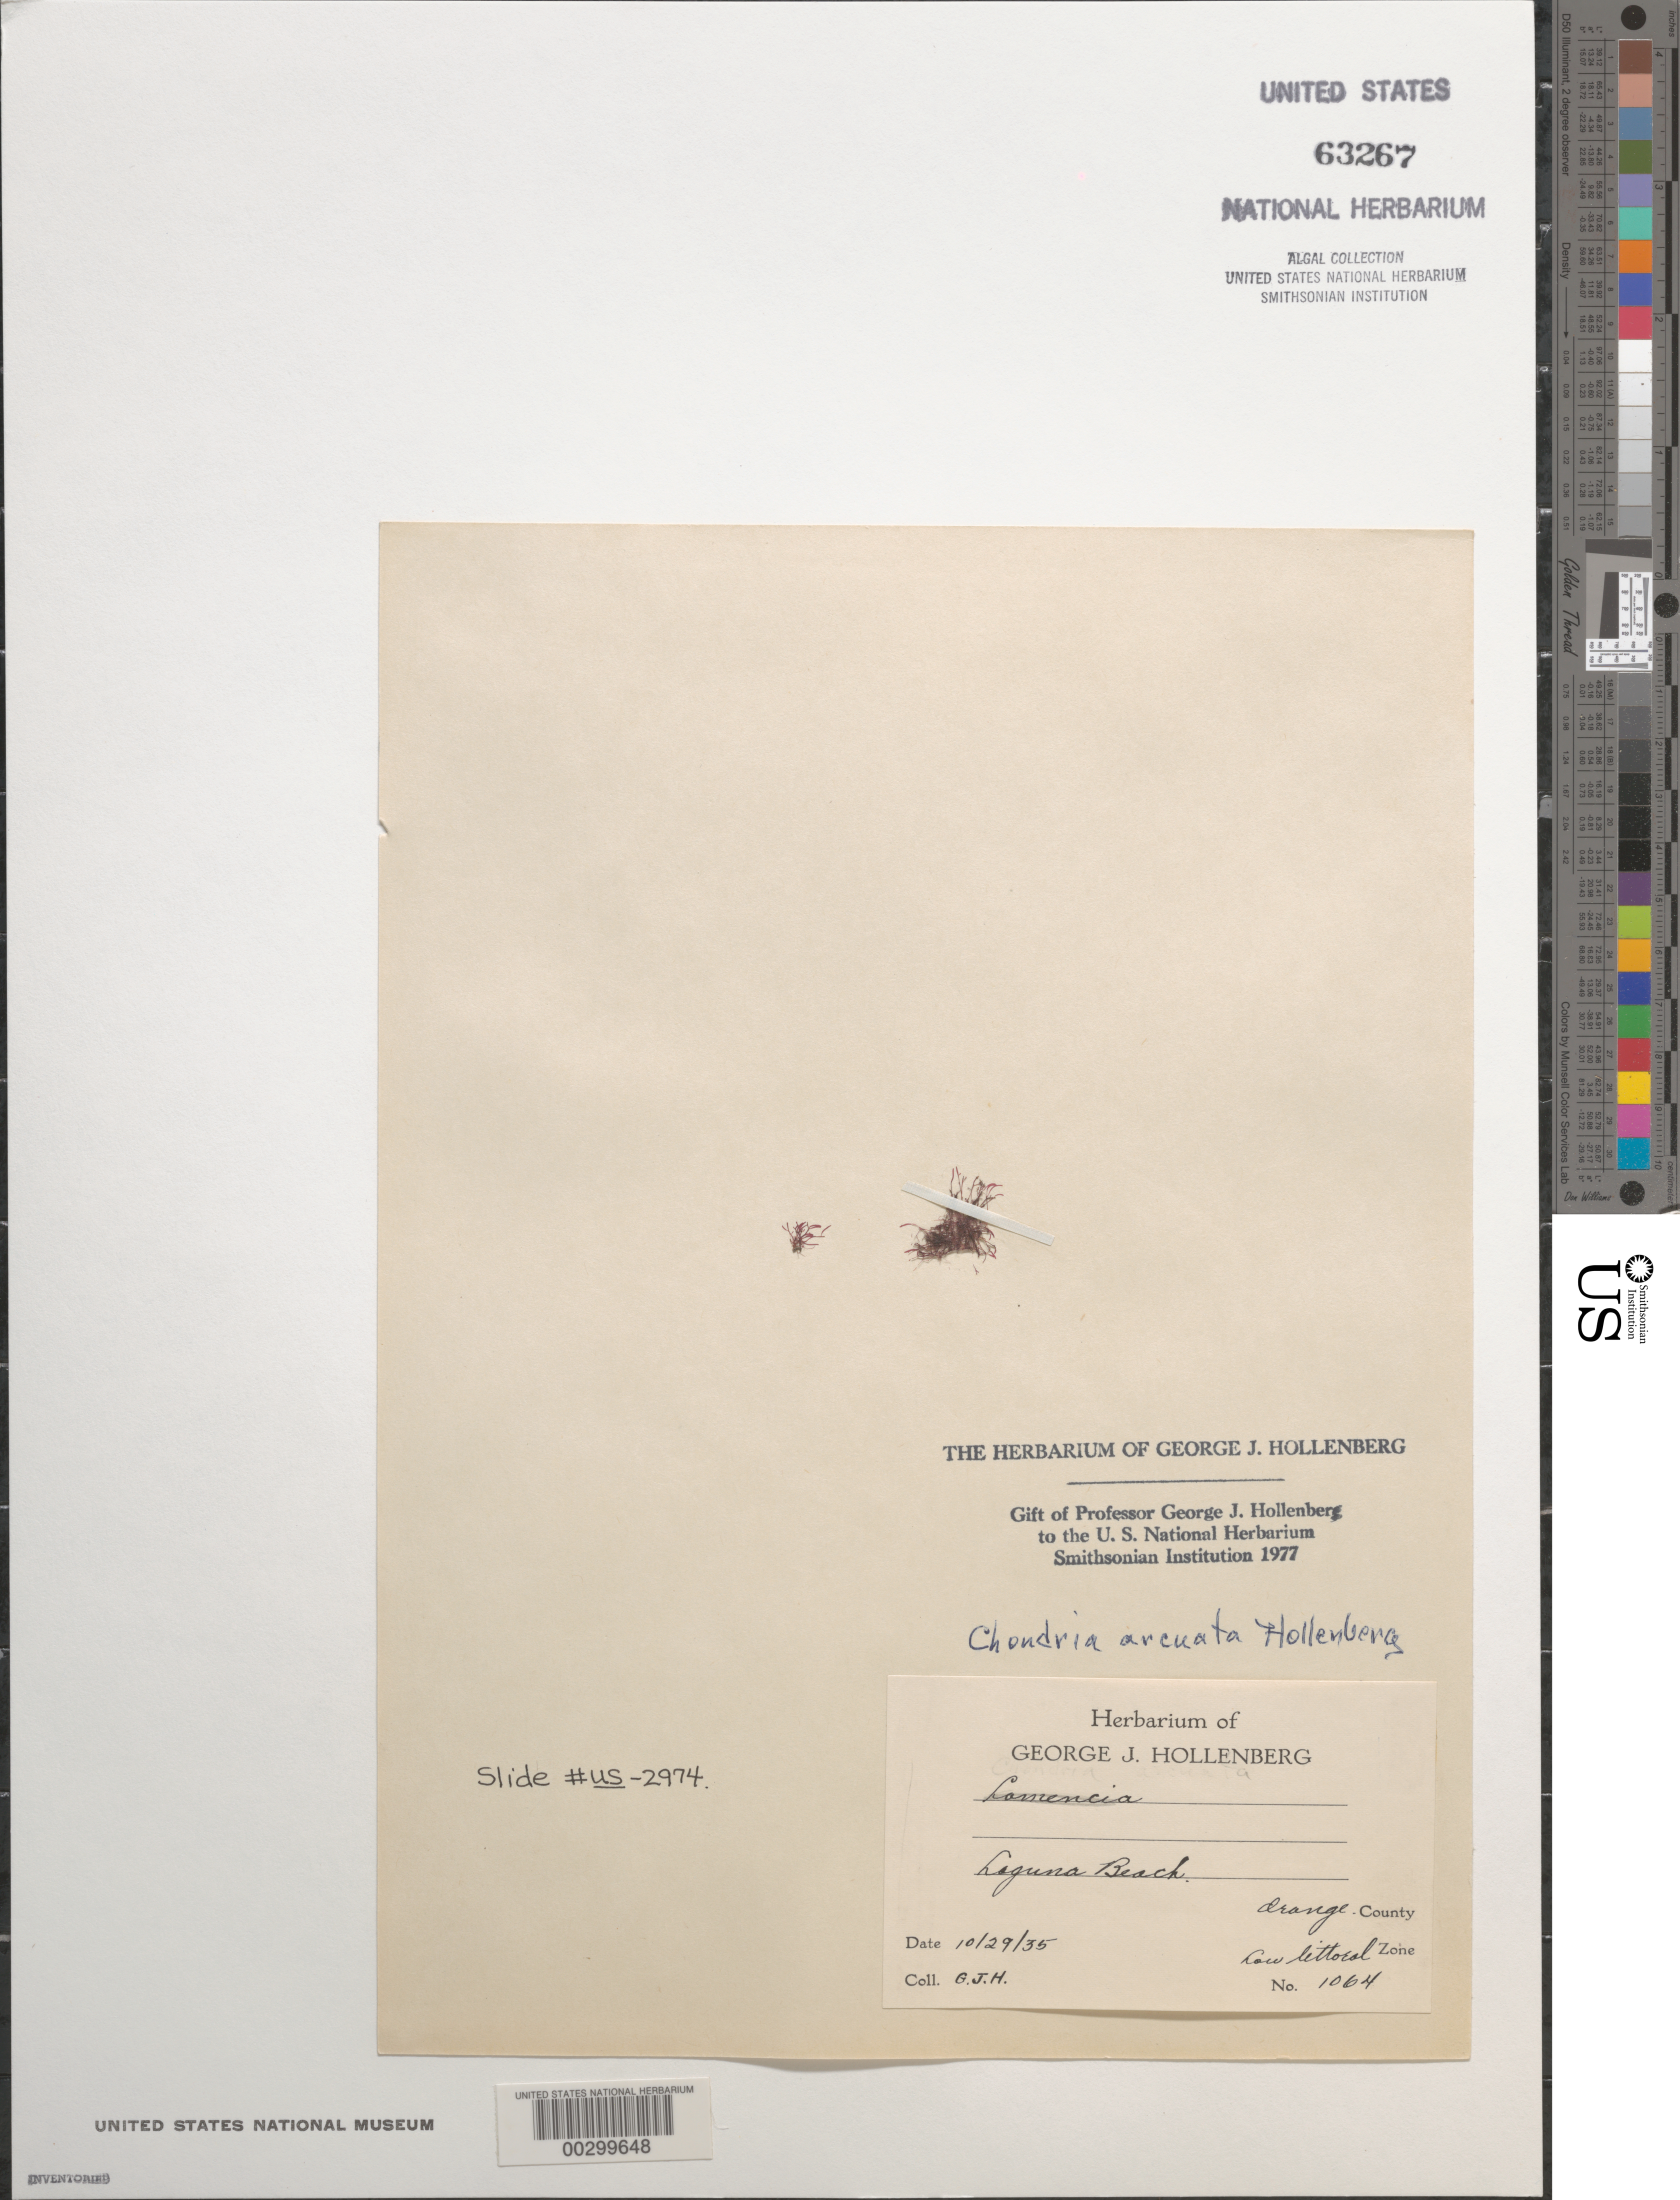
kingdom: Plantae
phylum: Rhodophyta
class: Florideophyceae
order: Ceramiales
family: Rhodomelaceae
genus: Chondria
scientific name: Chondria arcuata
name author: Hollenb.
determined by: Hollenberg, George J.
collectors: G. Hollenberg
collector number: GJH 1064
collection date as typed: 29 Oct 1935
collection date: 1935-10-29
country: United States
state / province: California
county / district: Orange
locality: Laguna Beach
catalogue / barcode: US 63267